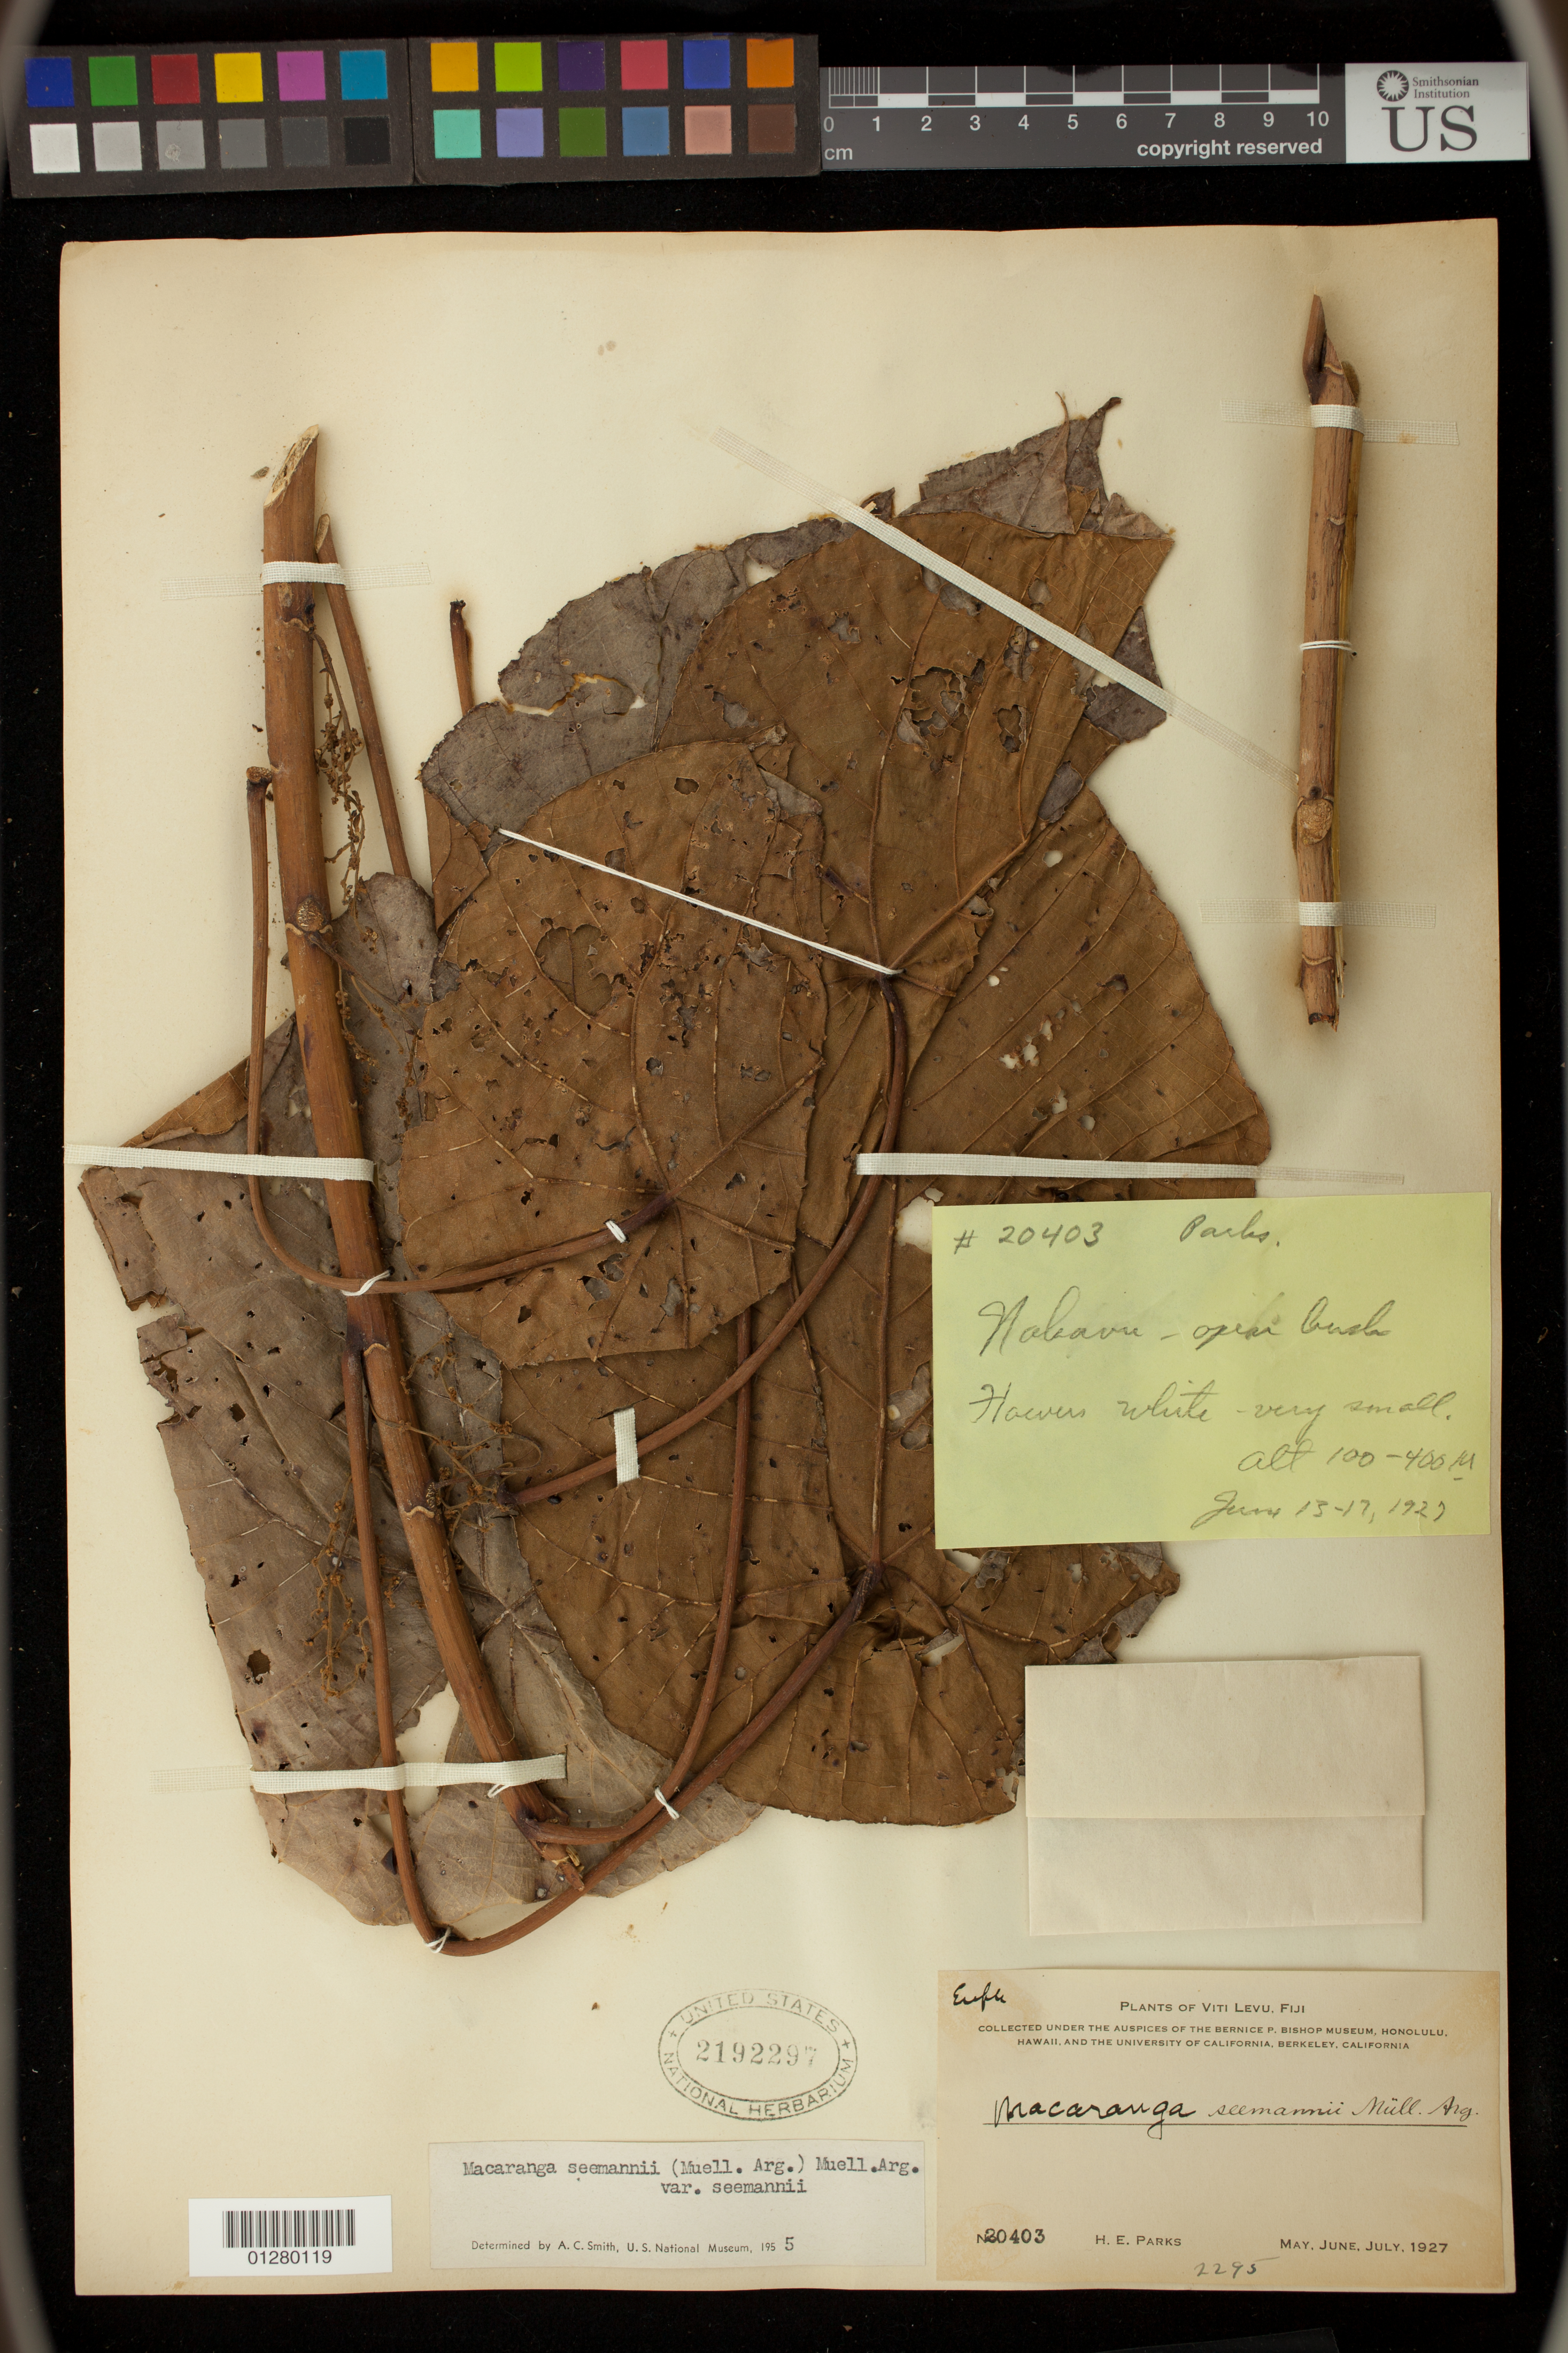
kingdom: Plantae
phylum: Tracheophyta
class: Magnoliopsida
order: Malpighiales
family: Euphorbiaceae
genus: Macaranga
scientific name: Macaranga seemannii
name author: (Müll. Arg.) Müll. Arg.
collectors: H. E. Parks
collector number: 20403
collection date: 1927-06-13/1927-06-17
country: Fiji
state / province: Northern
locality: Viti Levu; Natavu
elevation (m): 100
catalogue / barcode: US 2192297